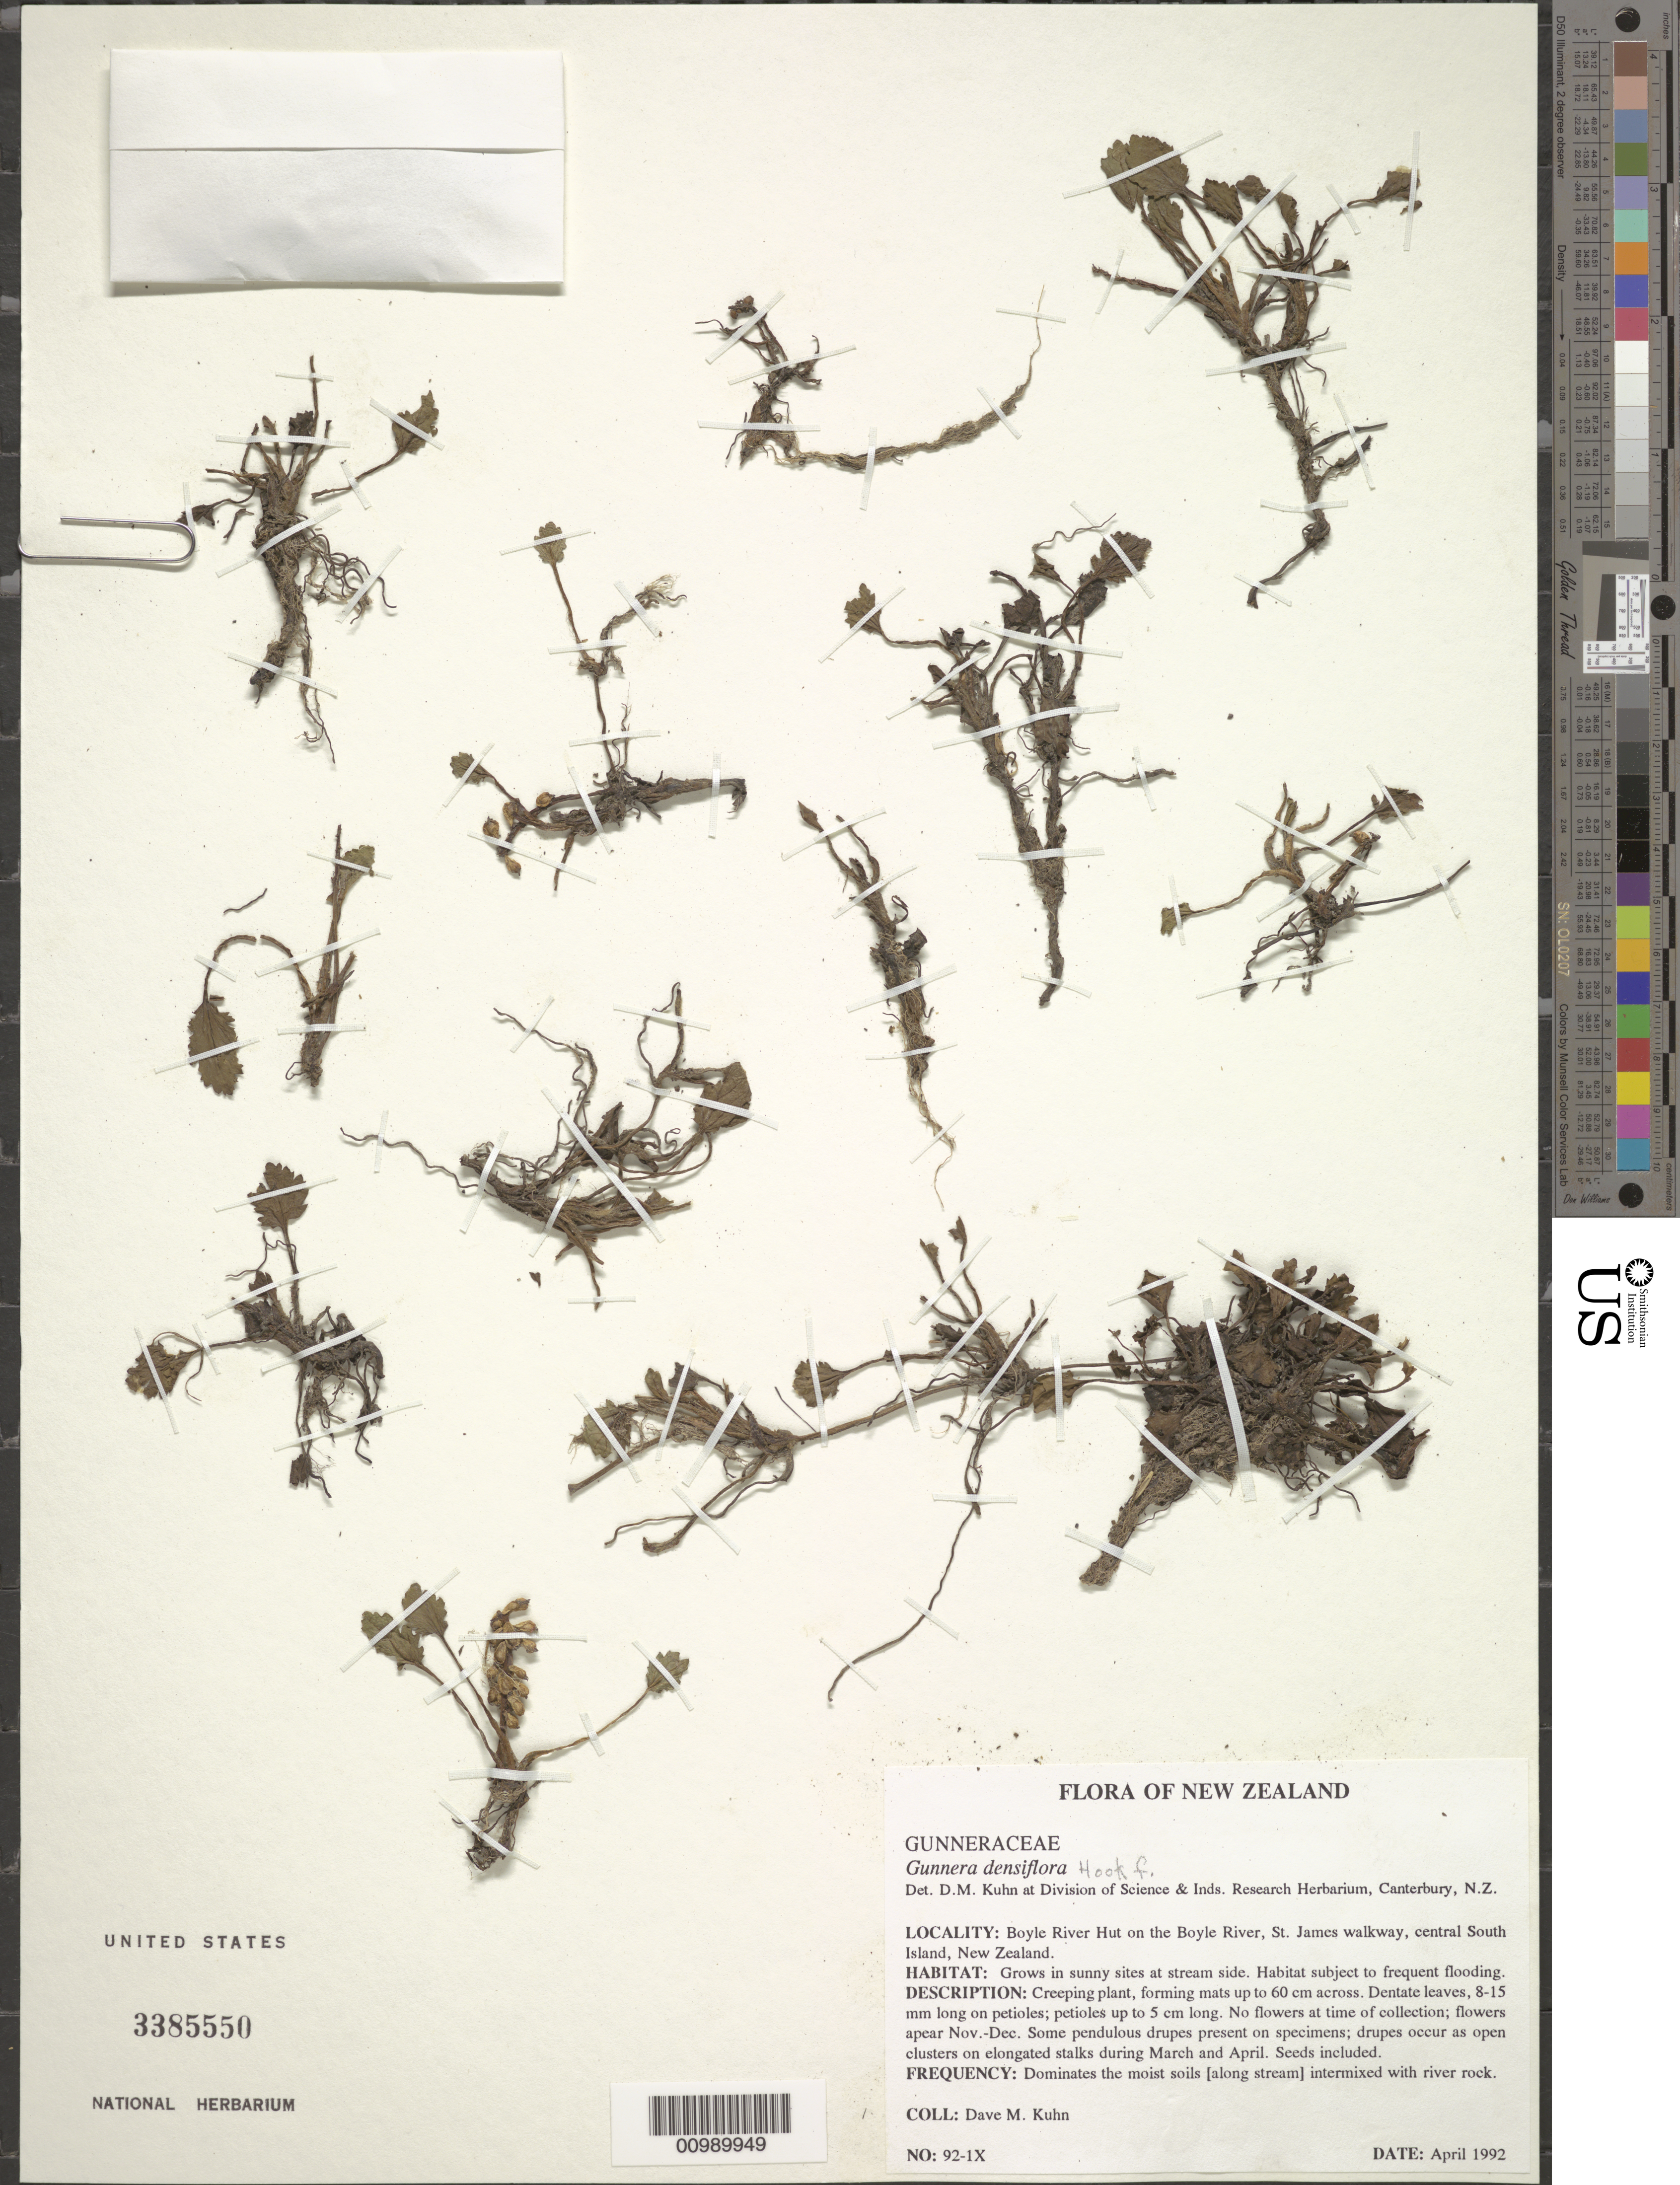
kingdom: Plantae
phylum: Tracheophyta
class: Magnoliopsida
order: Gunnerales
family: Gunneraceae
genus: Gunnera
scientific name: Gunnera densiflora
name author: Hook. f.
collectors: D. M. Kuhn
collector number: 92-1X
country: New Zealand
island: South Island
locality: Bpyle River Hut on the Boyle River, St. James walkway, central South Island.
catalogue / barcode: US 3385550